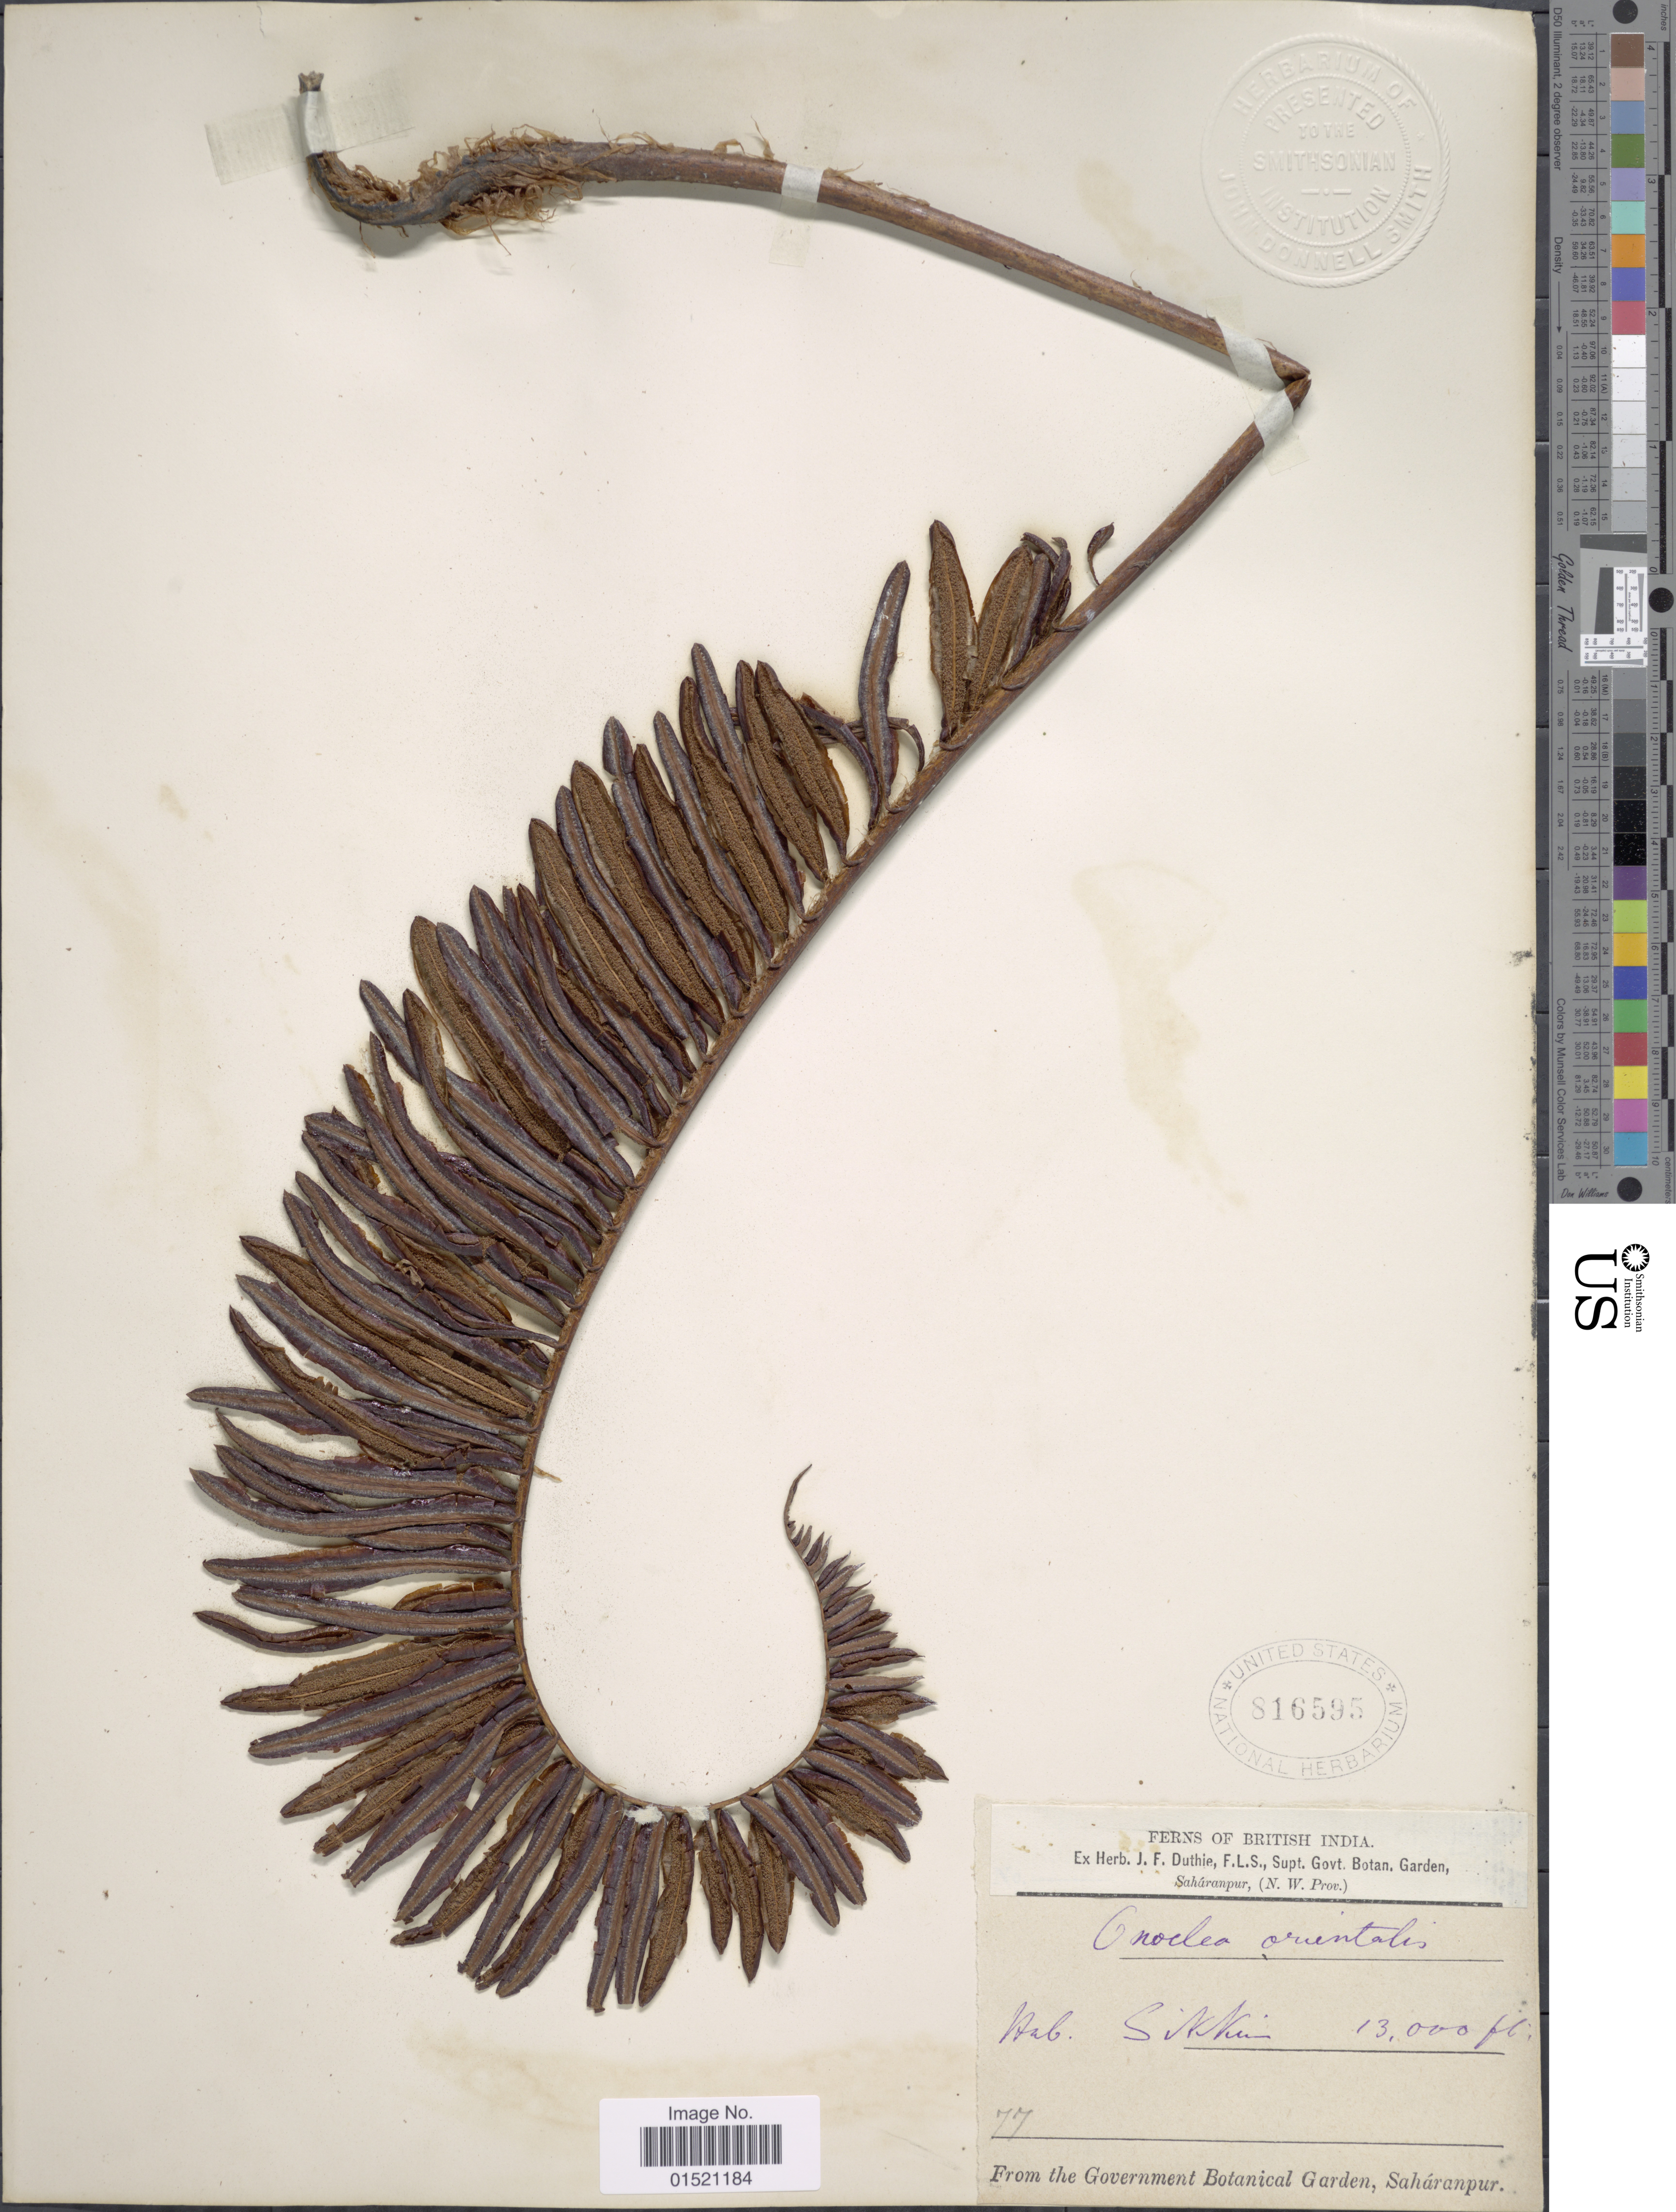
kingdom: Plantae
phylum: Tracheophyta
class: Polypodiopsida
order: Polypodiales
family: Onocleaceae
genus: Pentarhizidium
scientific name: Pentarhizidium orientale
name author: (Hook.) Hayata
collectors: ex herb. J. F. Duthie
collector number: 77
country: India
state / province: Sikkim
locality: British India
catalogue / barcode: US 816595